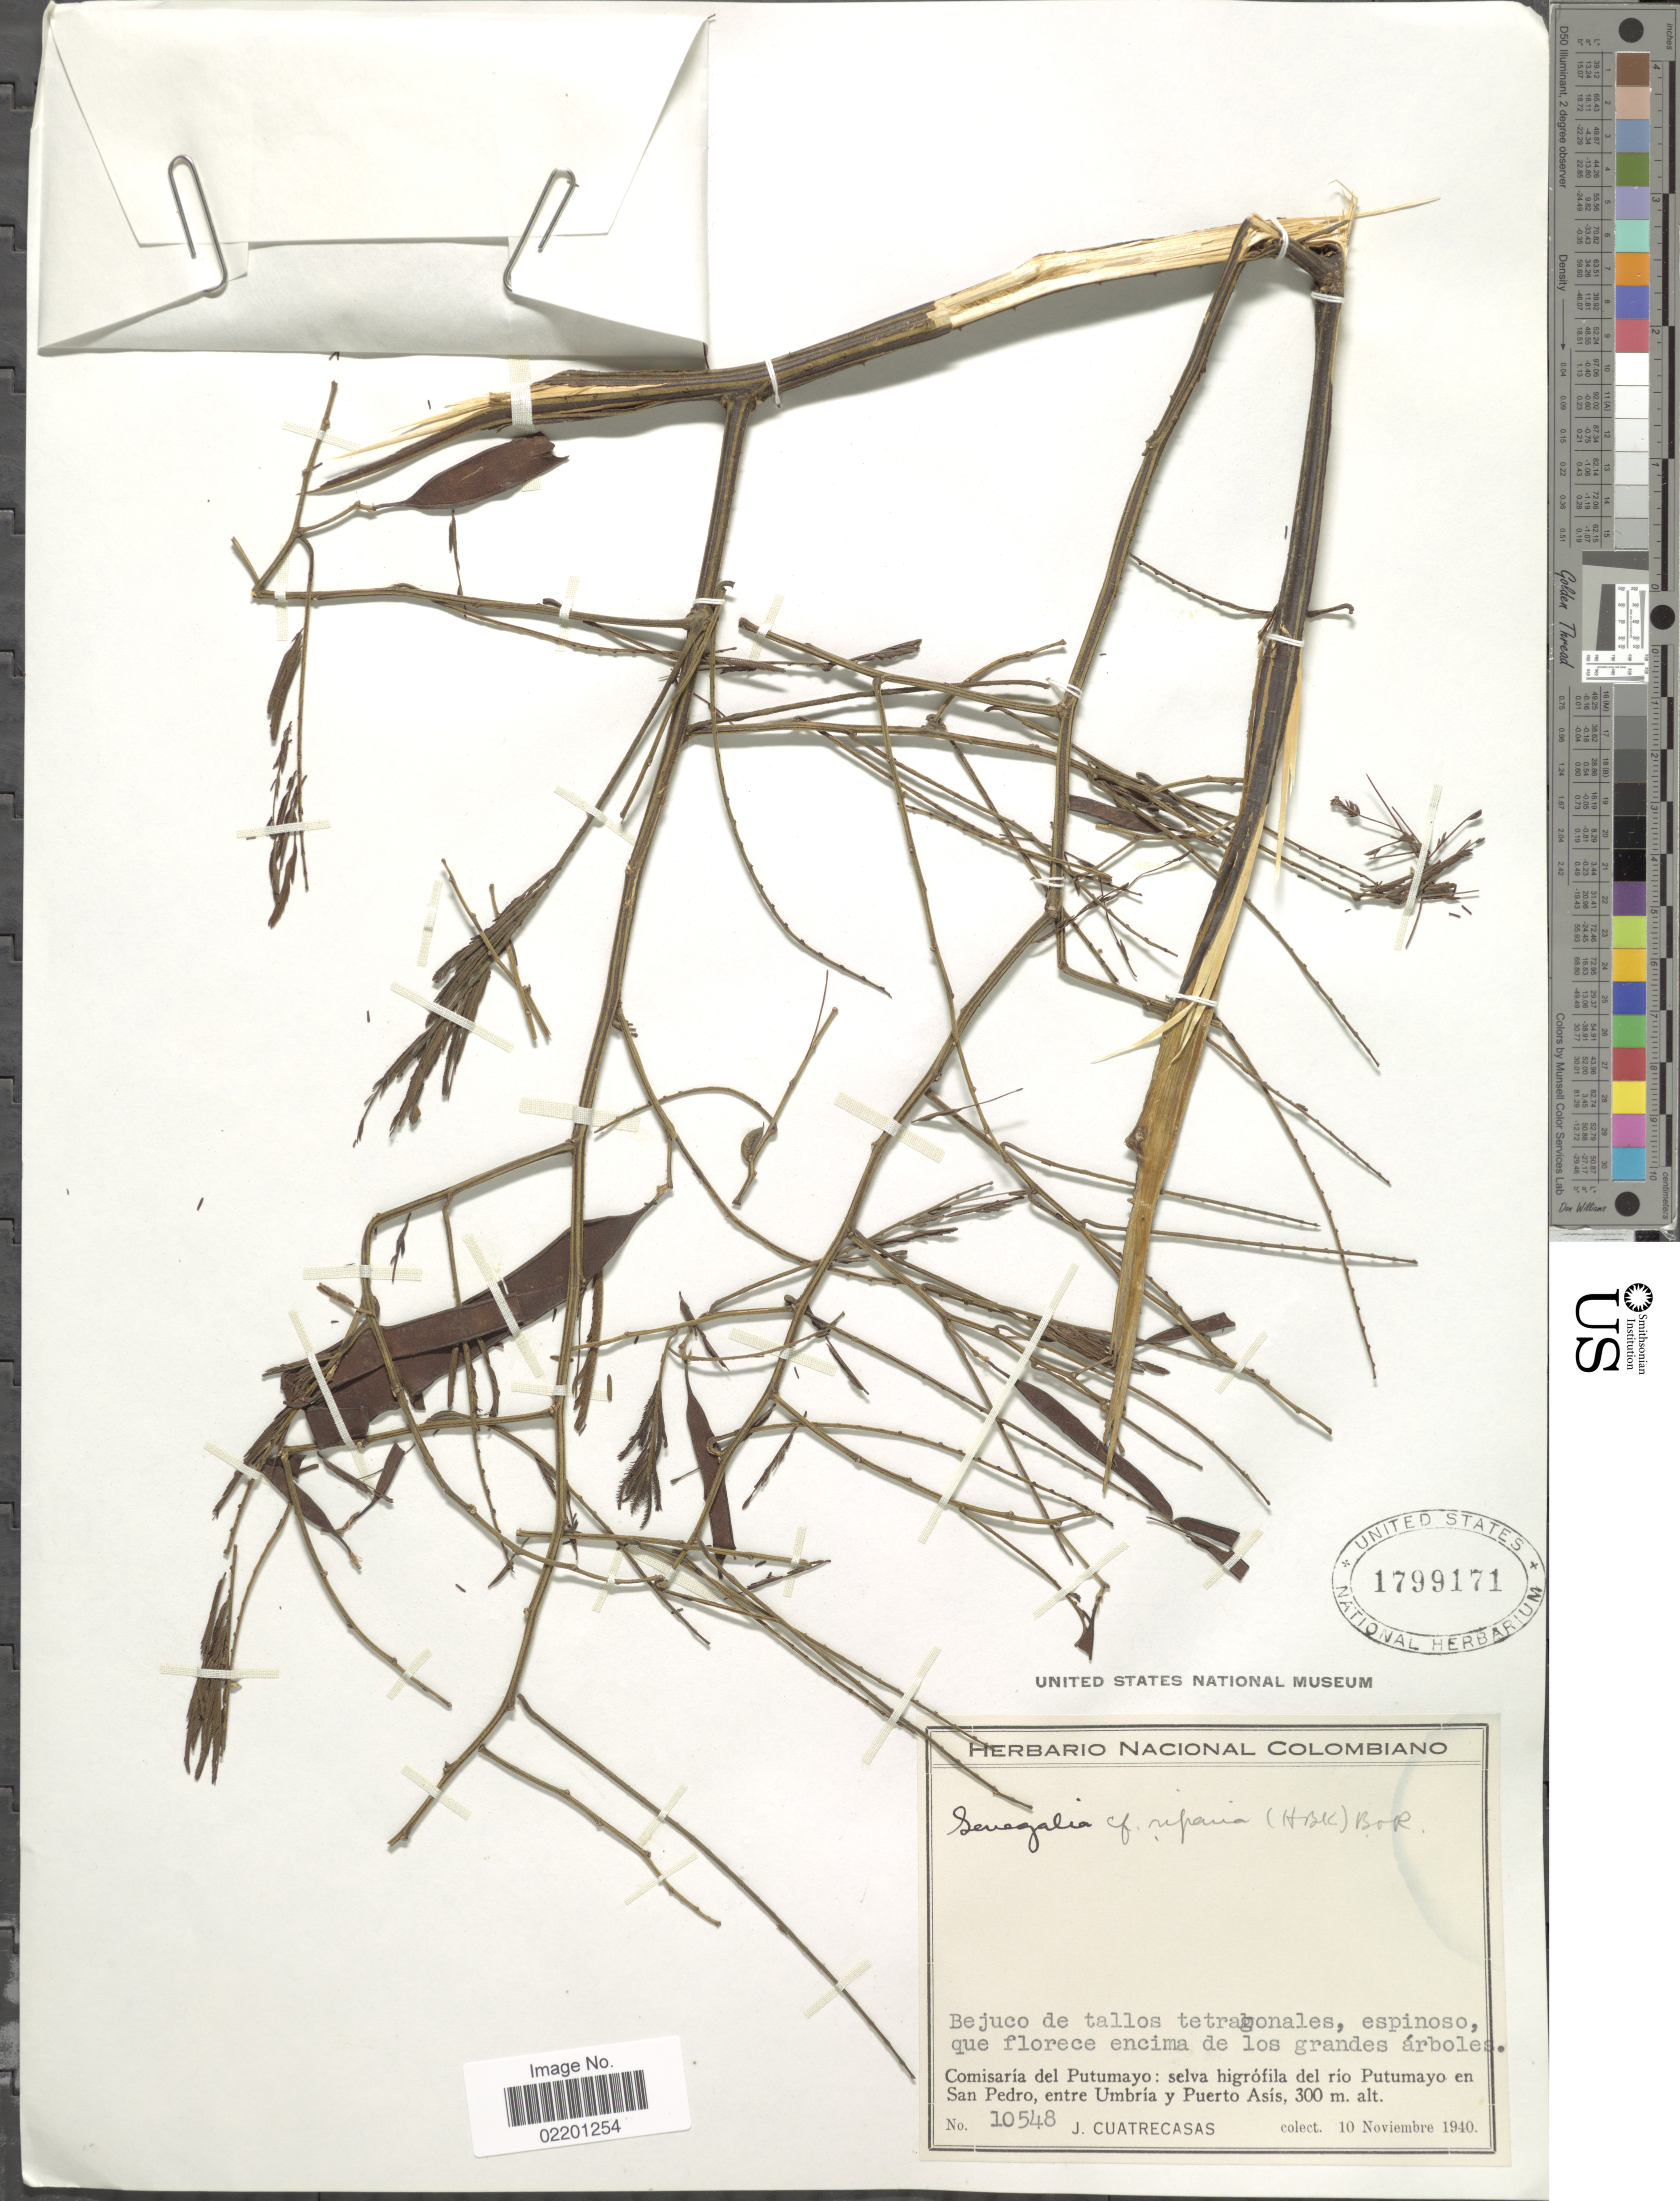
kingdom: Plantae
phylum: Tracheophyta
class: Magnoliopsida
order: Fabales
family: Fabaceae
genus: Senegalia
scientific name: Senegalia riparia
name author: (Kunth) Britton & Rose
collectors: J. Cuatrecasas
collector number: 10548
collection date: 1940-11-10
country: Colombia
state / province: Putumayo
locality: Comisaria del Putumayo: selva higrofila del rio Putumayo en San Pedro, entre Umbria y Puerto Asis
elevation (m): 300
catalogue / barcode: US 1799171